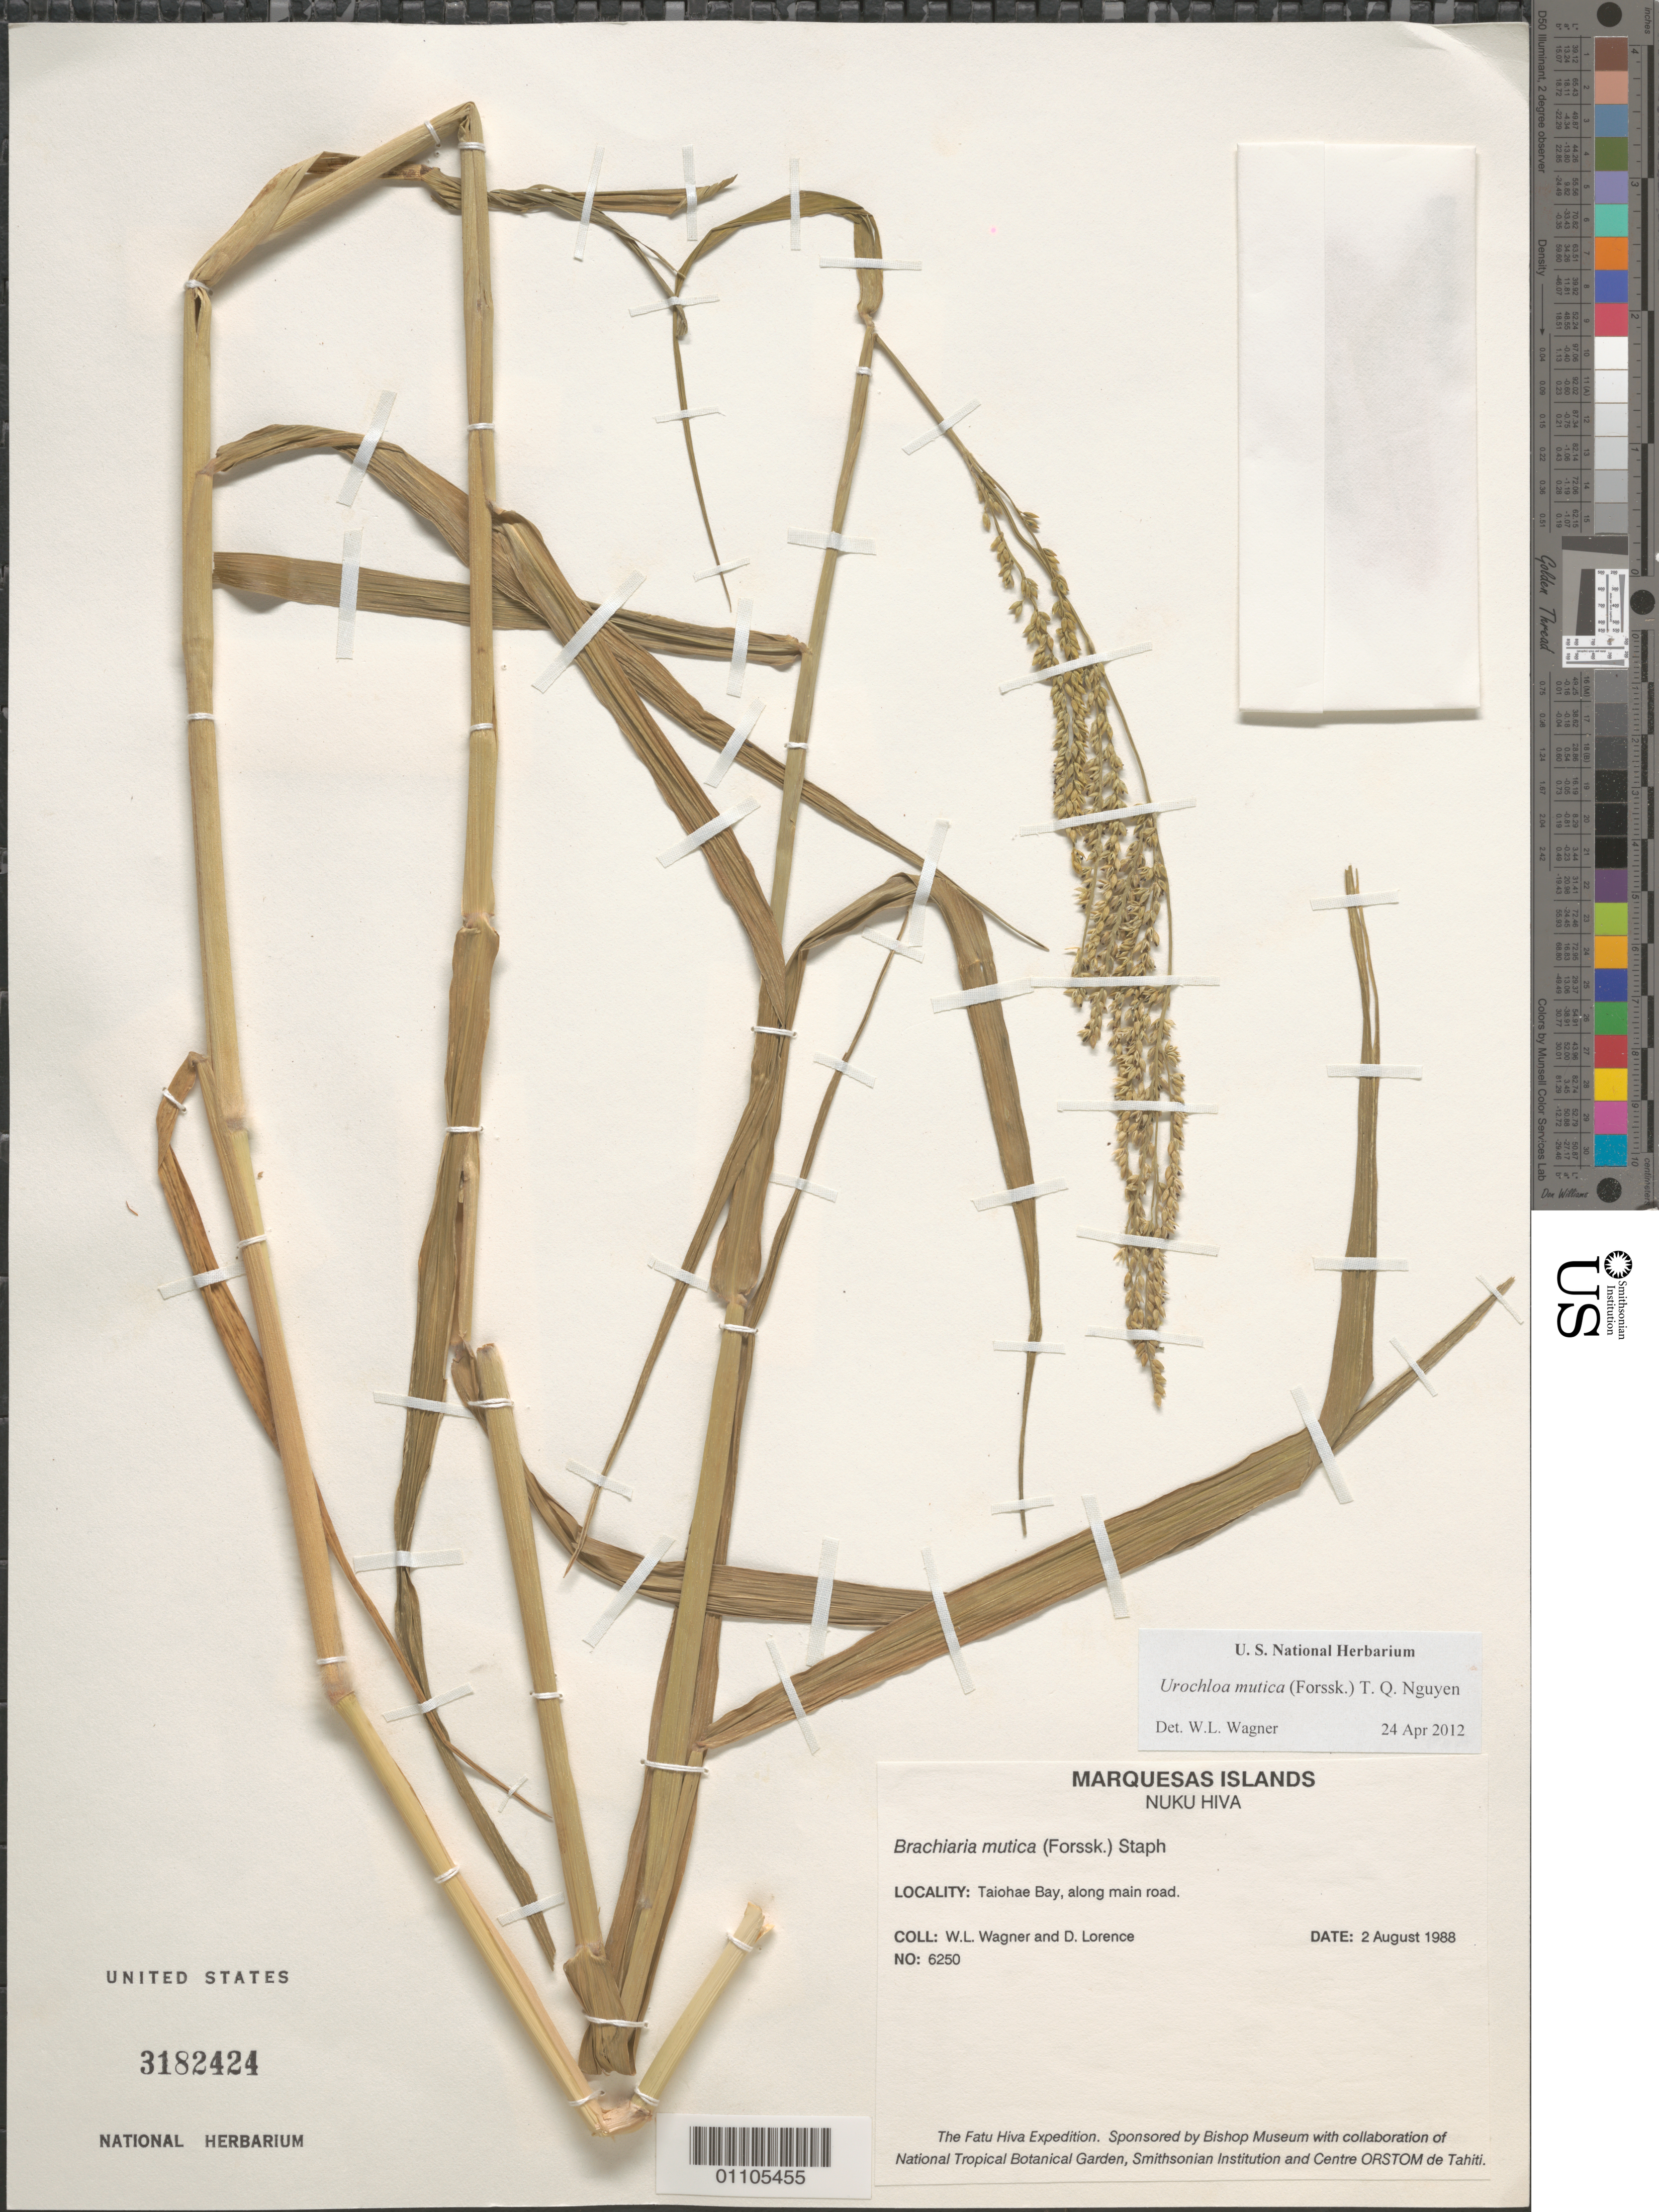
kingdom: Plantae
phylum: Tracheophyta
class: Liliopsida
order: Poales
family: Poaceae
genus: Urochloa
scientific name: Urochloa mutica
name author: (Forssk.) T.Q. Nguyen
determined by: Florence, J.; Wagner, W. L.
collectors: W. L. Wagner & D. Lorence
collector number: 6250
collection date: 1988-08-02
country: French Polynesia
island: Nuku Hiva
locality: Taiohae Bay, along main road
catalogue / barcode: US 3182424